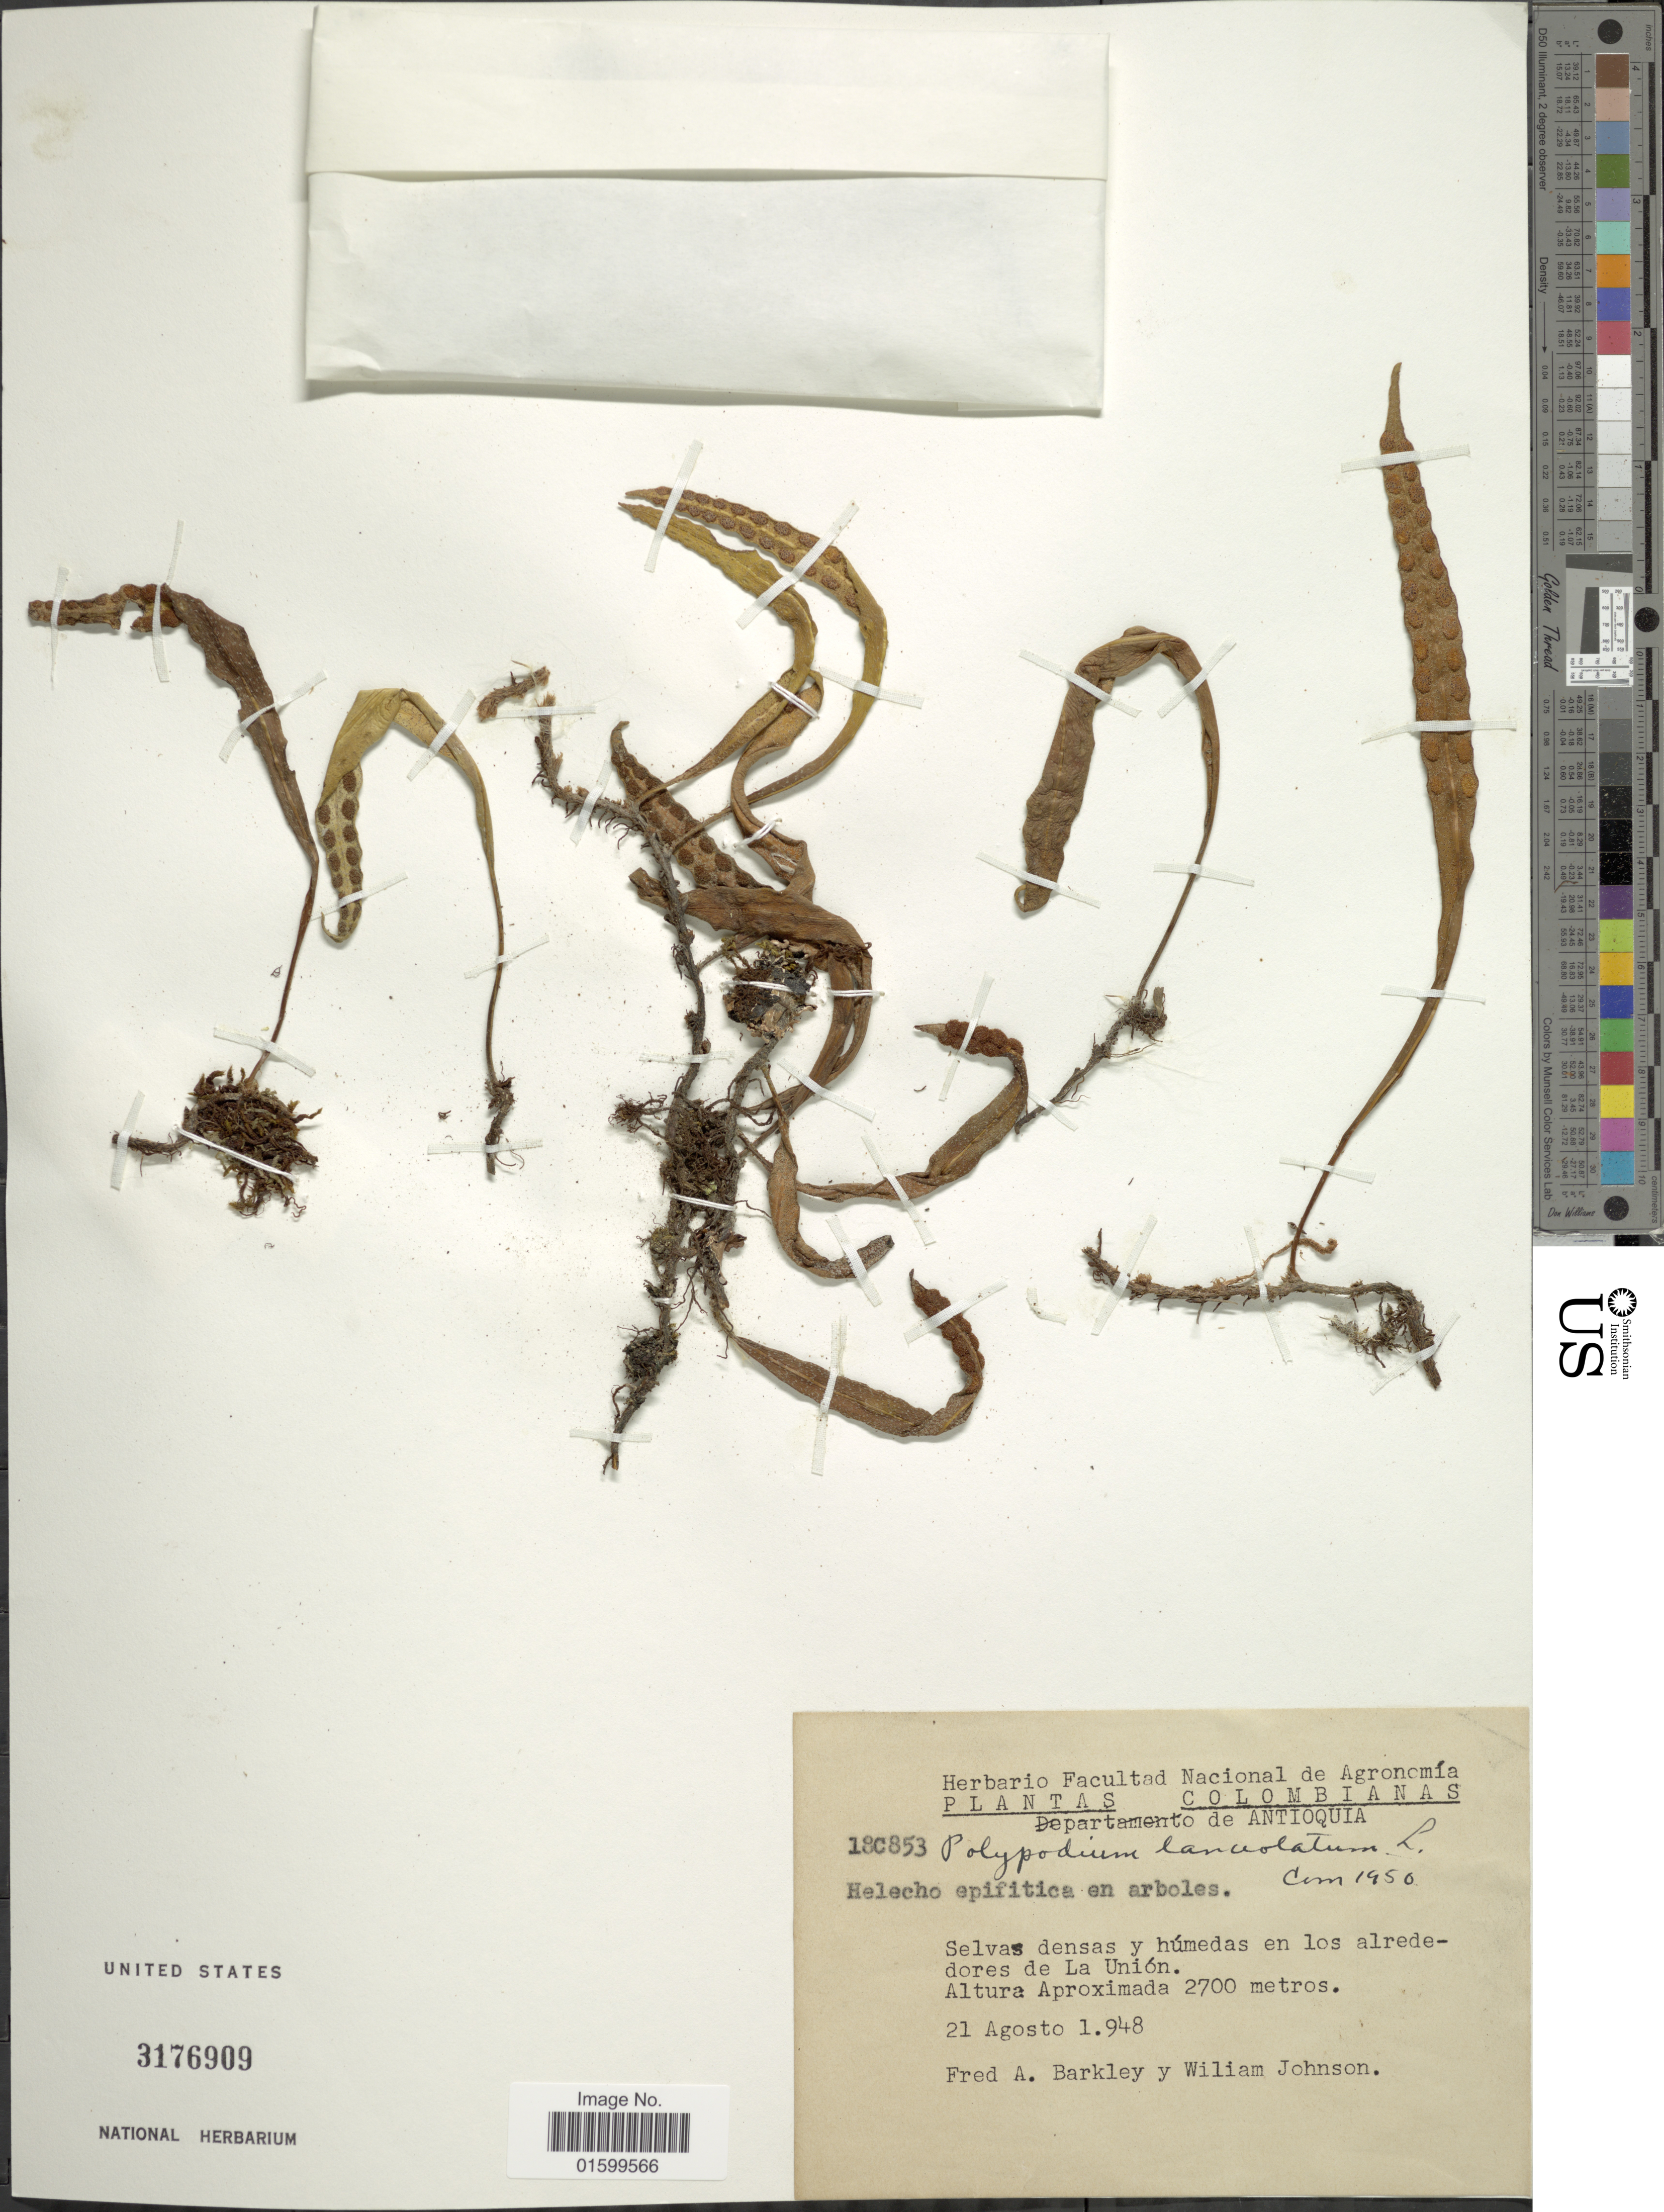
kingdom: Plantae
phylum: Tracheophyta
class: Polypodiopsida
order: Polypodiales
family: Polypodiaceae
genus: Pleopeltis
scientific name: Pleopeltis macrocarpa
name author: (Bory ex Willd.) Kaulf.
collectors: F. A. Barkley & W. M. Johnson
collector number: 18C853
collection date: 1948-08-21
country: Colombia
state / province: Antioquia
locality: Departamento de Antioquia, en los alredores de La Union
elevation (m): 2700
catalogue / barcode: US 3176909